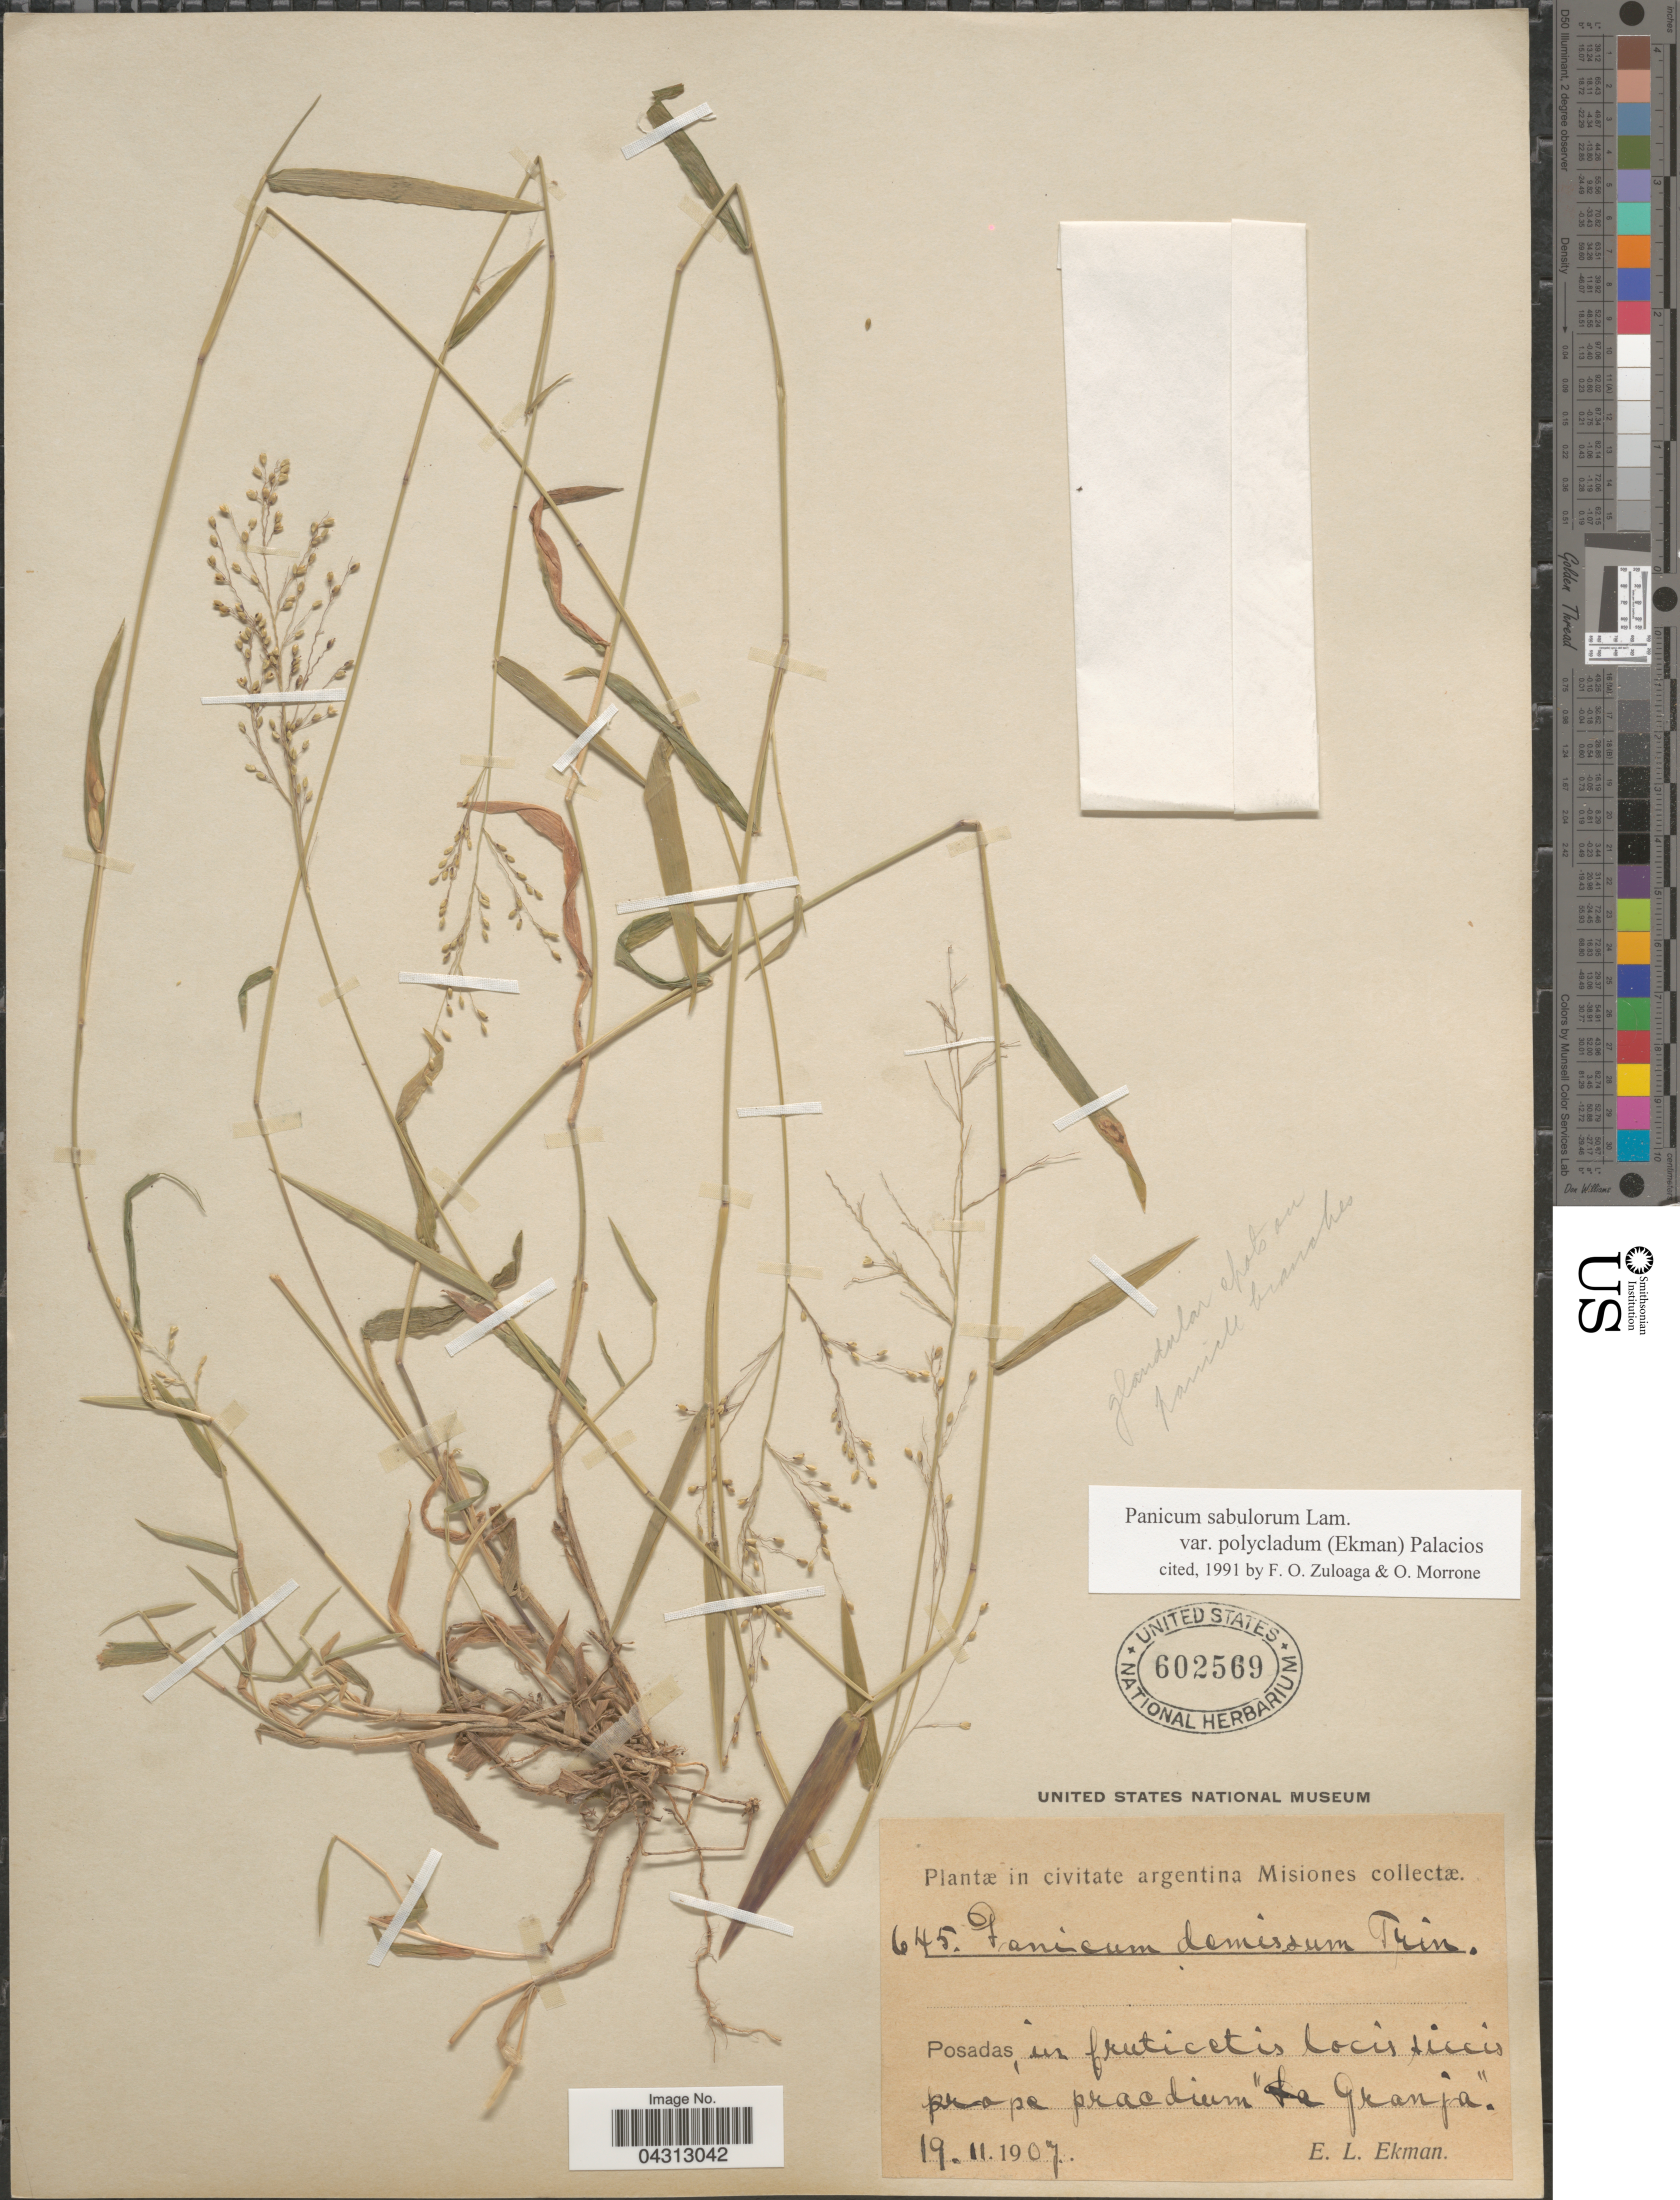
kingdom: Plantae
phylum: Tracheophyta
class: Liliopsida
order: Poales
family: Poaceae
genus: Dichanthelium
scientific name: Dichanthelium sabulorum var. polycladum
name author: (Ekman) Zuloaga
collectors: E. L. Ekman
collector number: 645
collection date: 1907-11-19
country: Argentina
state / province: Misiones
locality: Posadas, in fruticetis locis siccis prope pracdium "La Granja".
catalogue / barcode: US 602569